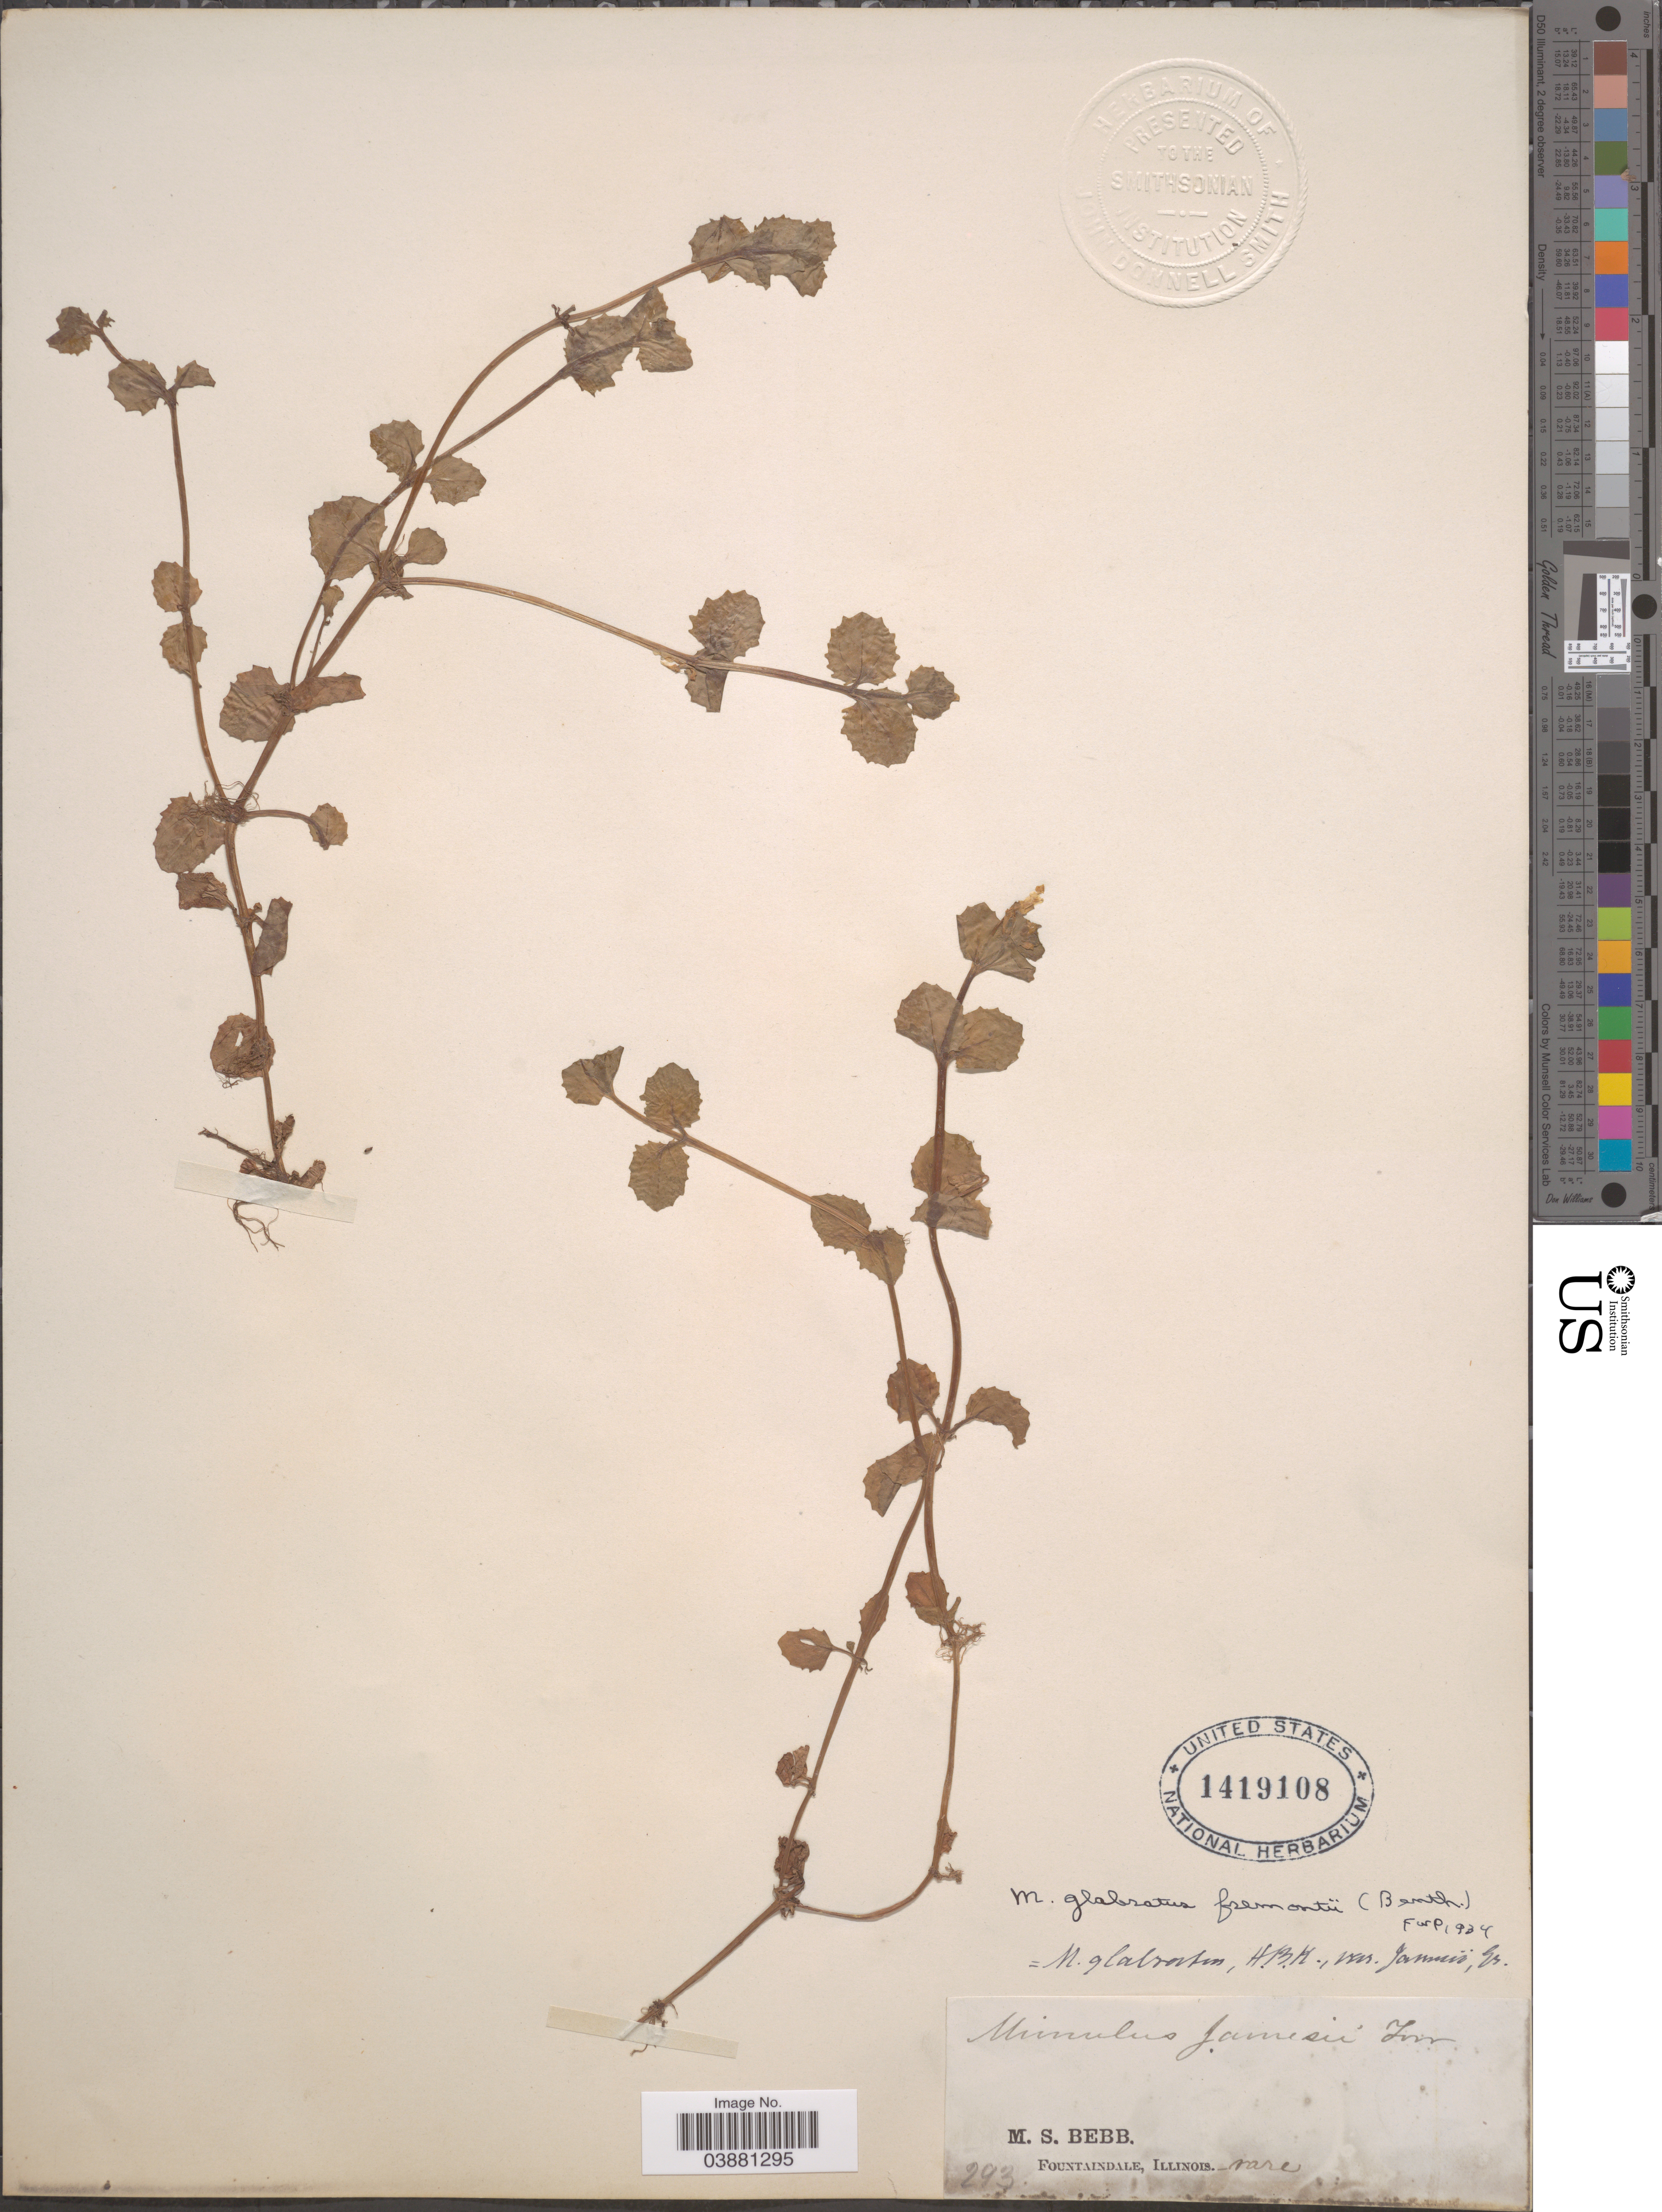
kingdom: Plantae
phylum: Tracheophyta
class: Magnoliopsida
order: Lamiales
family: Phrymaceae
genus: Mimulus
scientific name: Mimulus glabratus var. fremontii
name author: Kunth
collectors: M. Bebb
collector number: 293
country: United States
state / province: Illinois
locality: Fountaindale.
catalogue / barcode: US 1419108